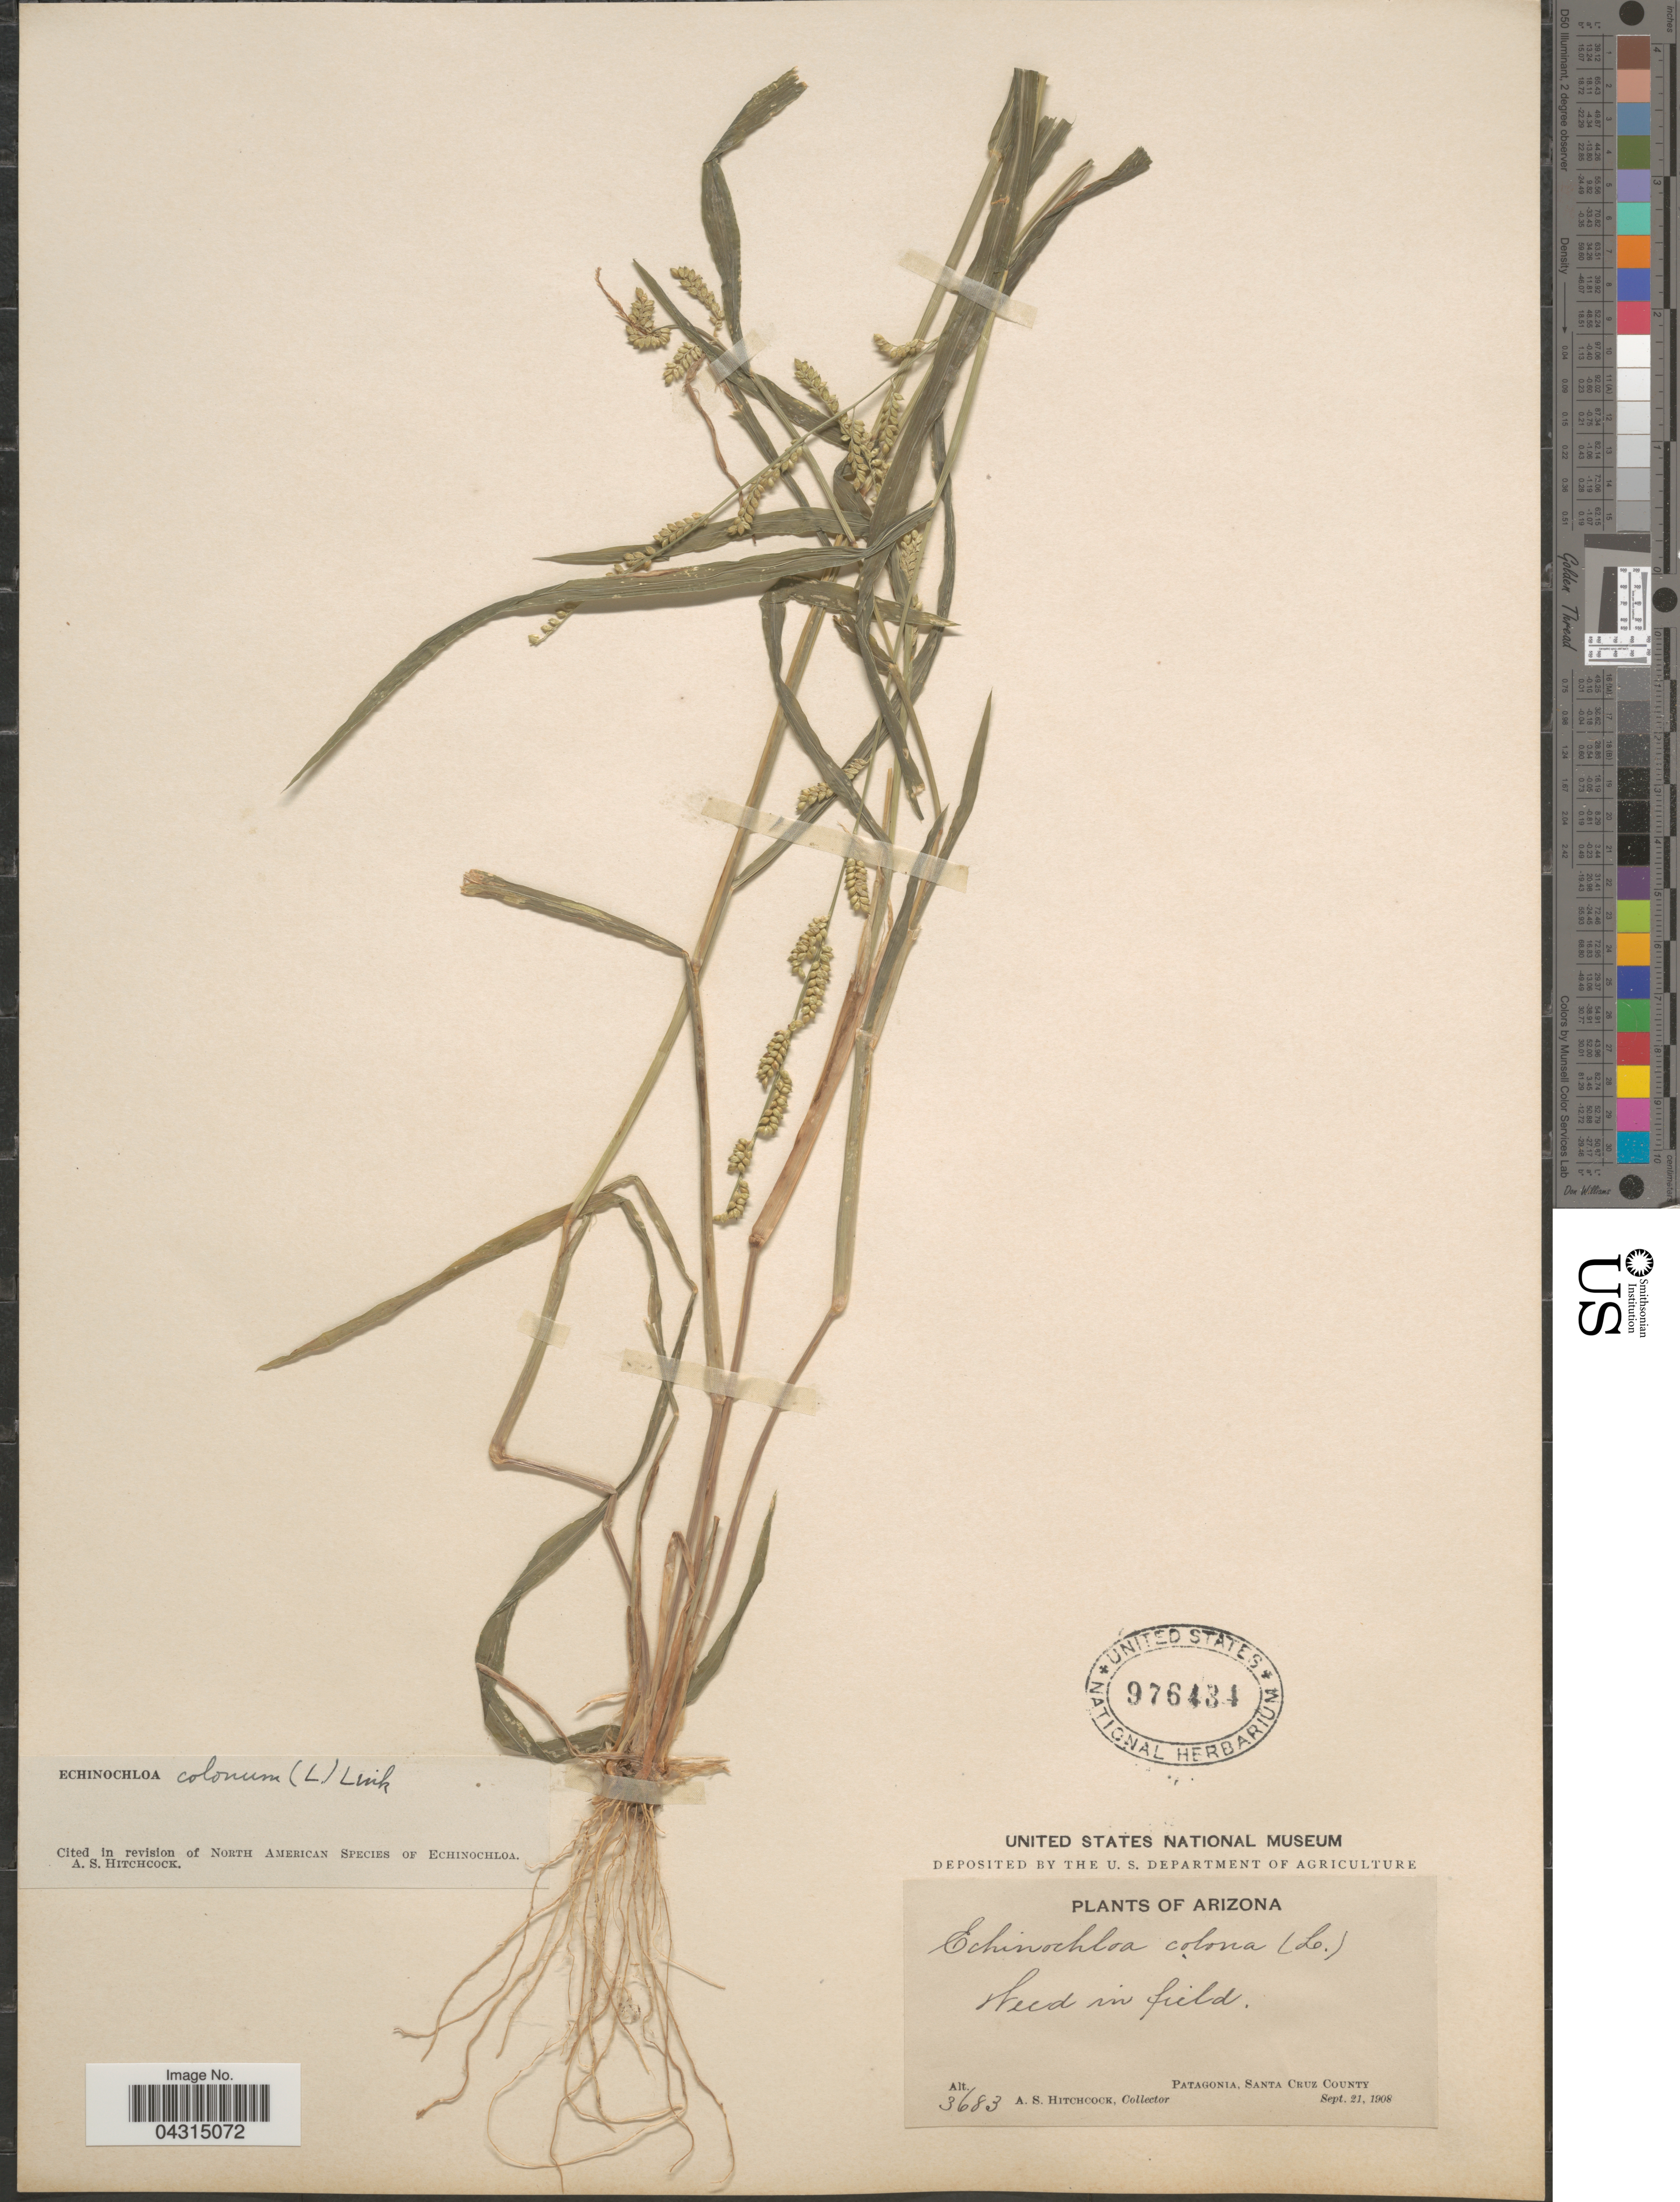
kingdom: Plantae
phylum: Tracheophyta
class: Liliopsida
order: Poales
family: Poaceae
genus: Echinochloa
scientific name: Echinochloa colona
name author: (L.) Link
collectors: A. S. Hitchcock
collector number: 3683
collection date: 1908-09-21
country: United States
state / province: Arizona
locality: Patagonia, Santa Cruz County.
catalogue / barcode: US 976434